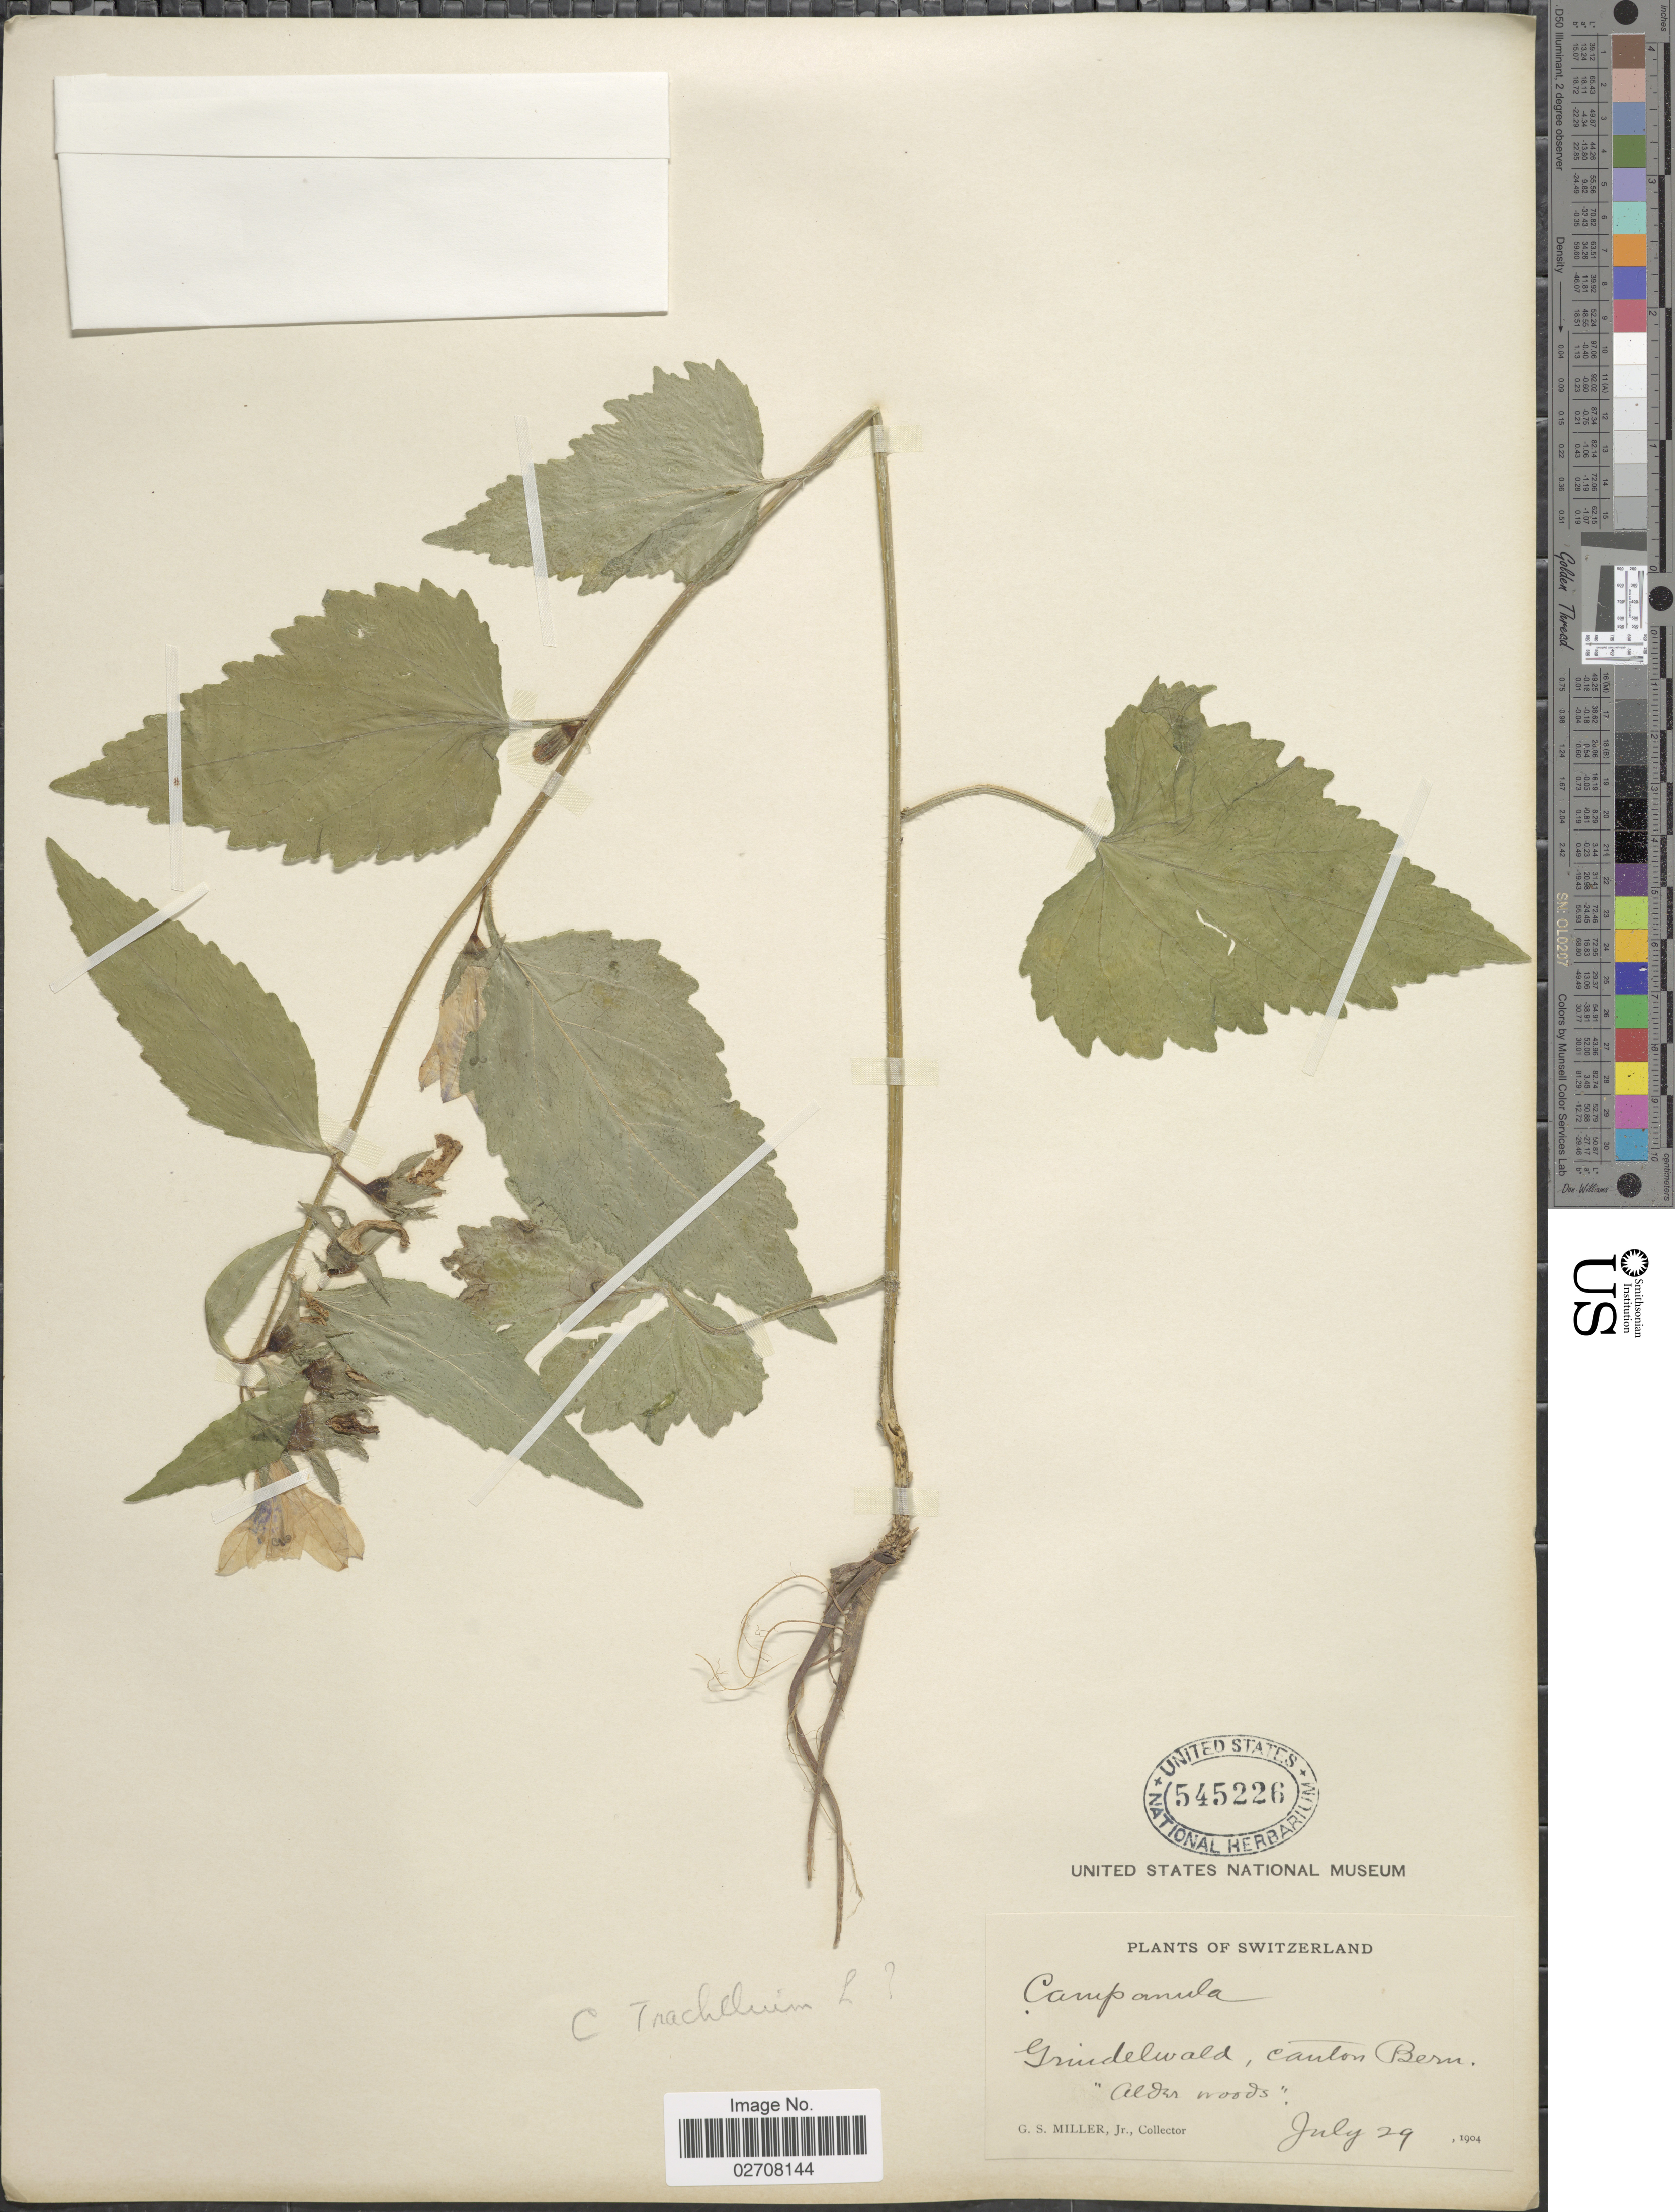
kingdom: Plantae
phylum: Tracheophyta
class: Magnoliopsida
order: Asterales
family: Campanulaceae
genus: Campanula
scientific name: Campanula trachelium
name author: L.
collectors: G. S. Miller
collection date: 1904-07-29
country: Switzerland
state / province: Bern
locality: Grindelwald, canton Bern.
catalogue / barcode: US 545226